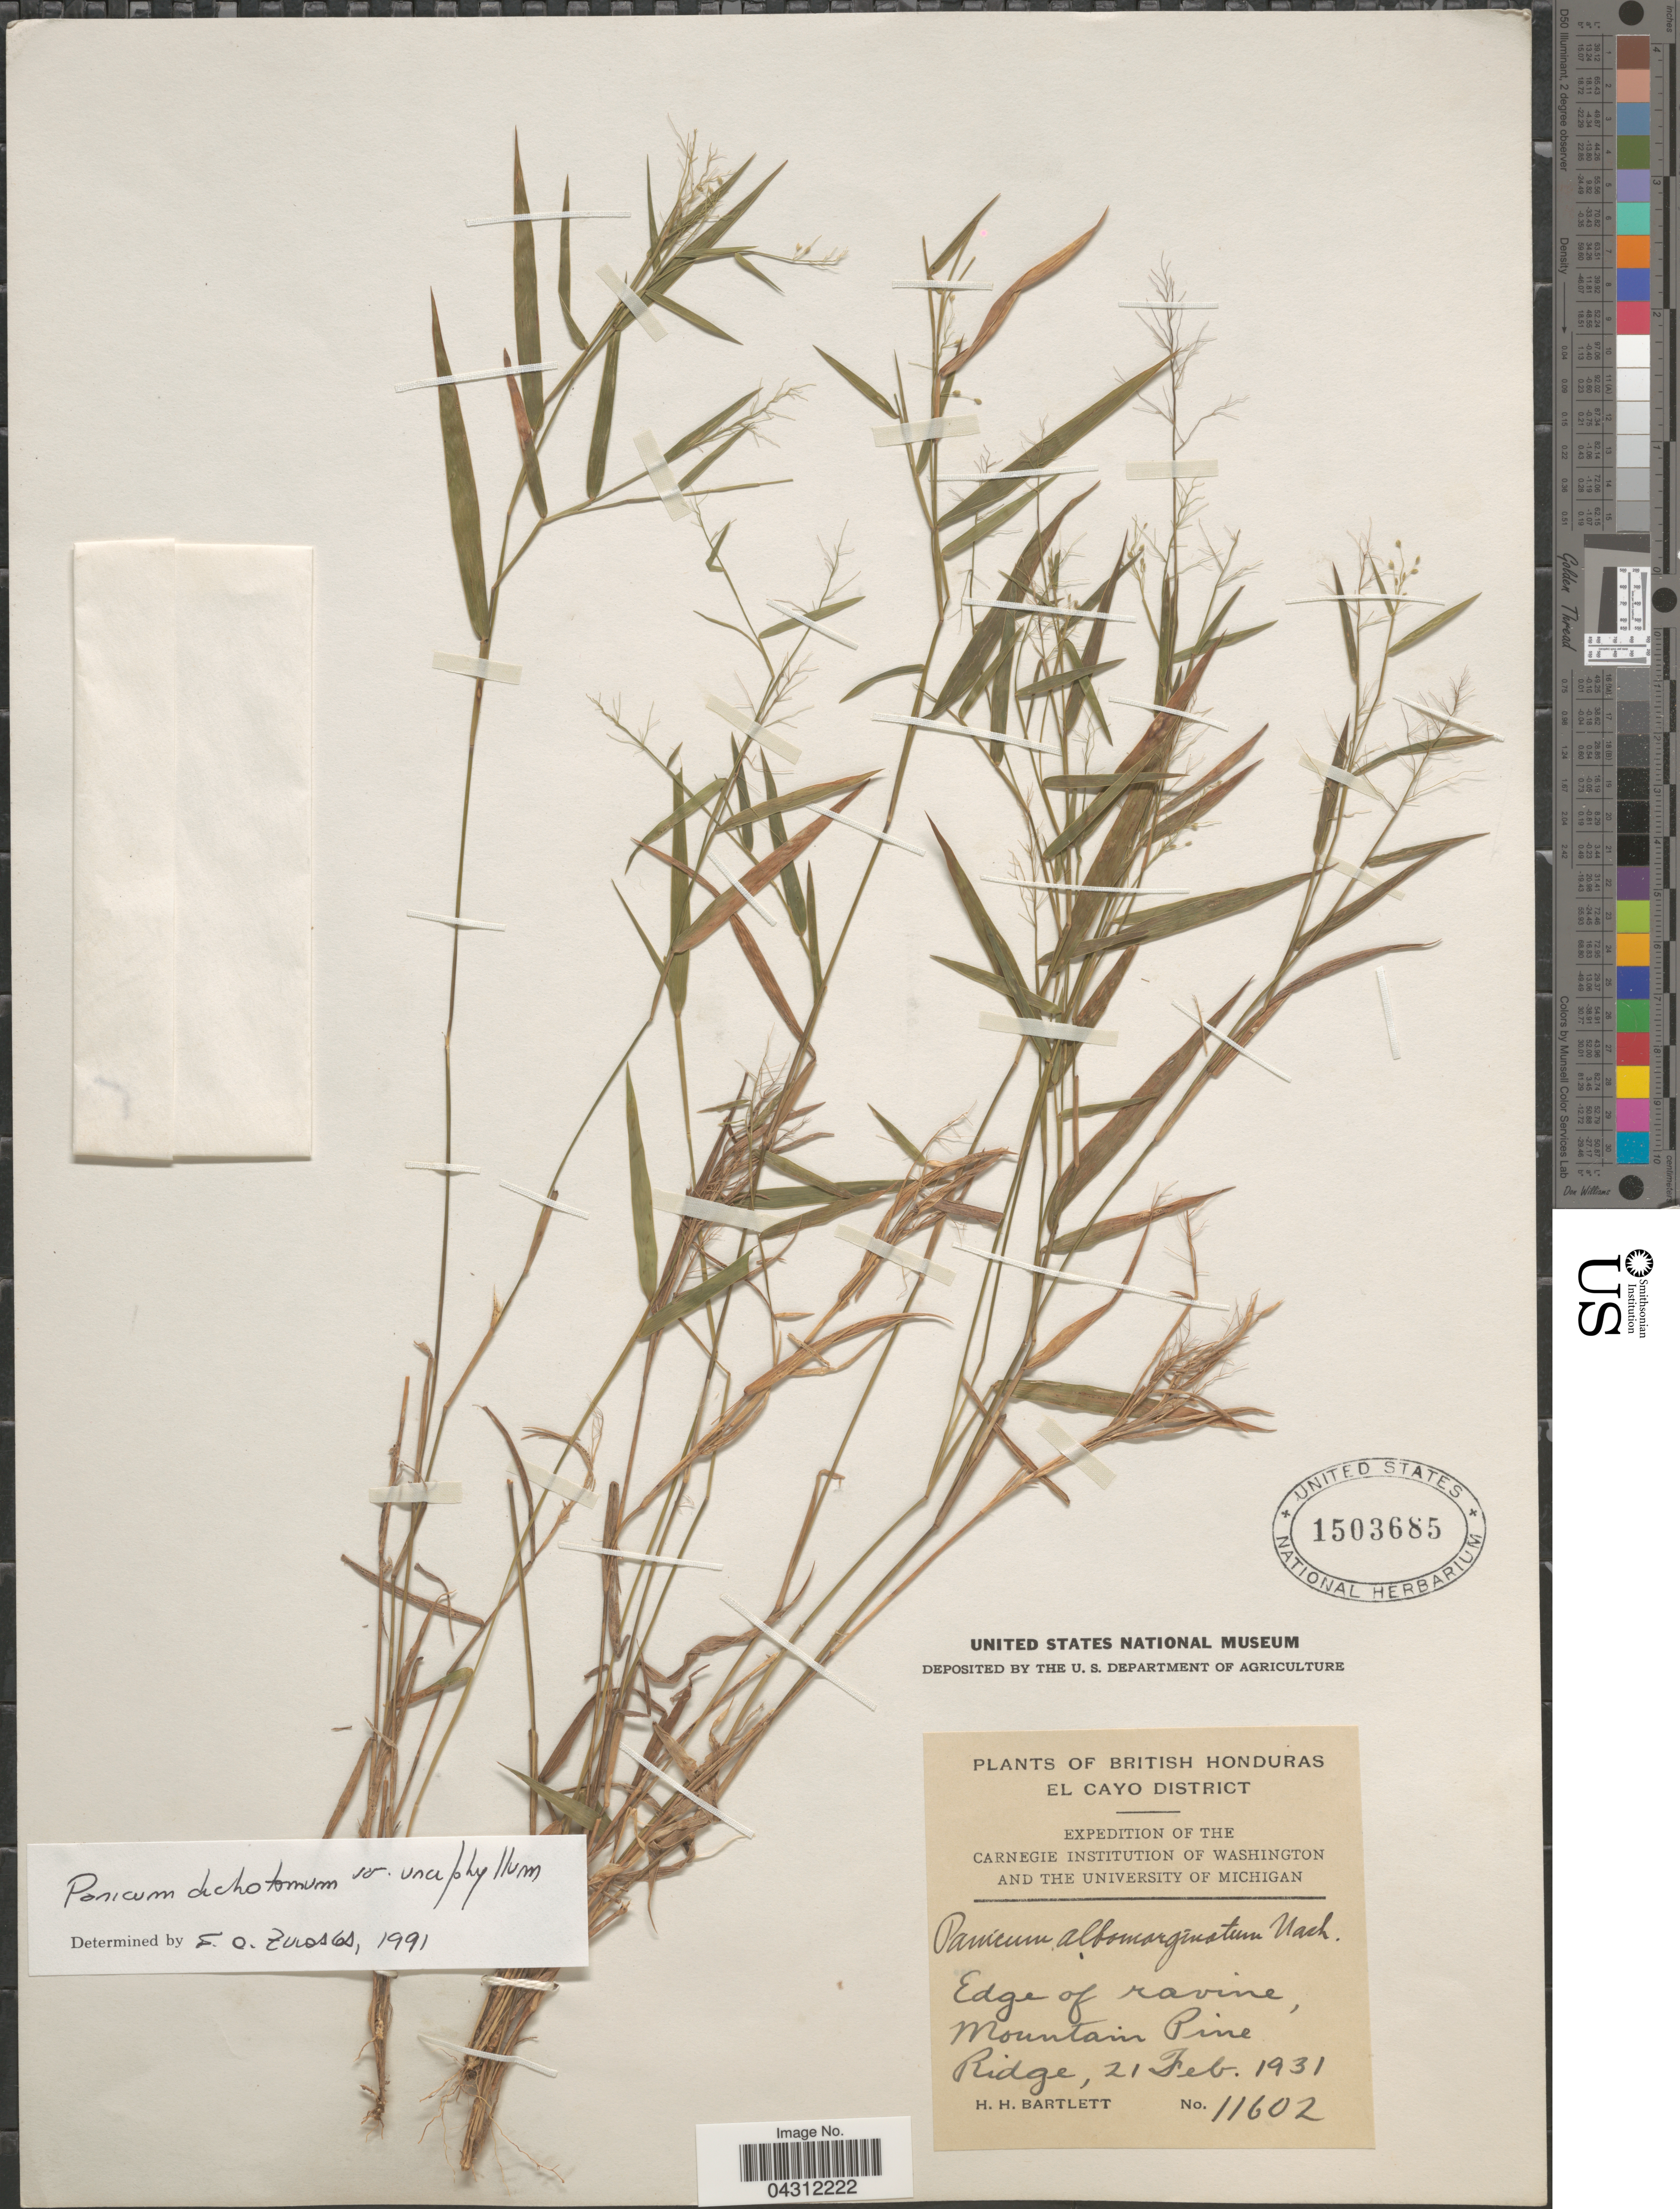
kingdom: Plantae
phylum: Tracheophyta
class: Liliopsida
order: Poales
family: Poaceae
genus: Dichanthelium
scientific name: Dichanthelium dichotomum var. dichotomum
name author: (L.) Gould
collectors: H. H. Bartlett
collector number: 11602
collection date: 1931-02-21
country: Belize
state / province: Cayo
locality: British Honduras. El Cayo District. Expedition of the Carnegie Institution of Washington and the University of Michigan. Edge of ravine, Mountain Pine Ridge.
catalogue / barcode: US 1503685